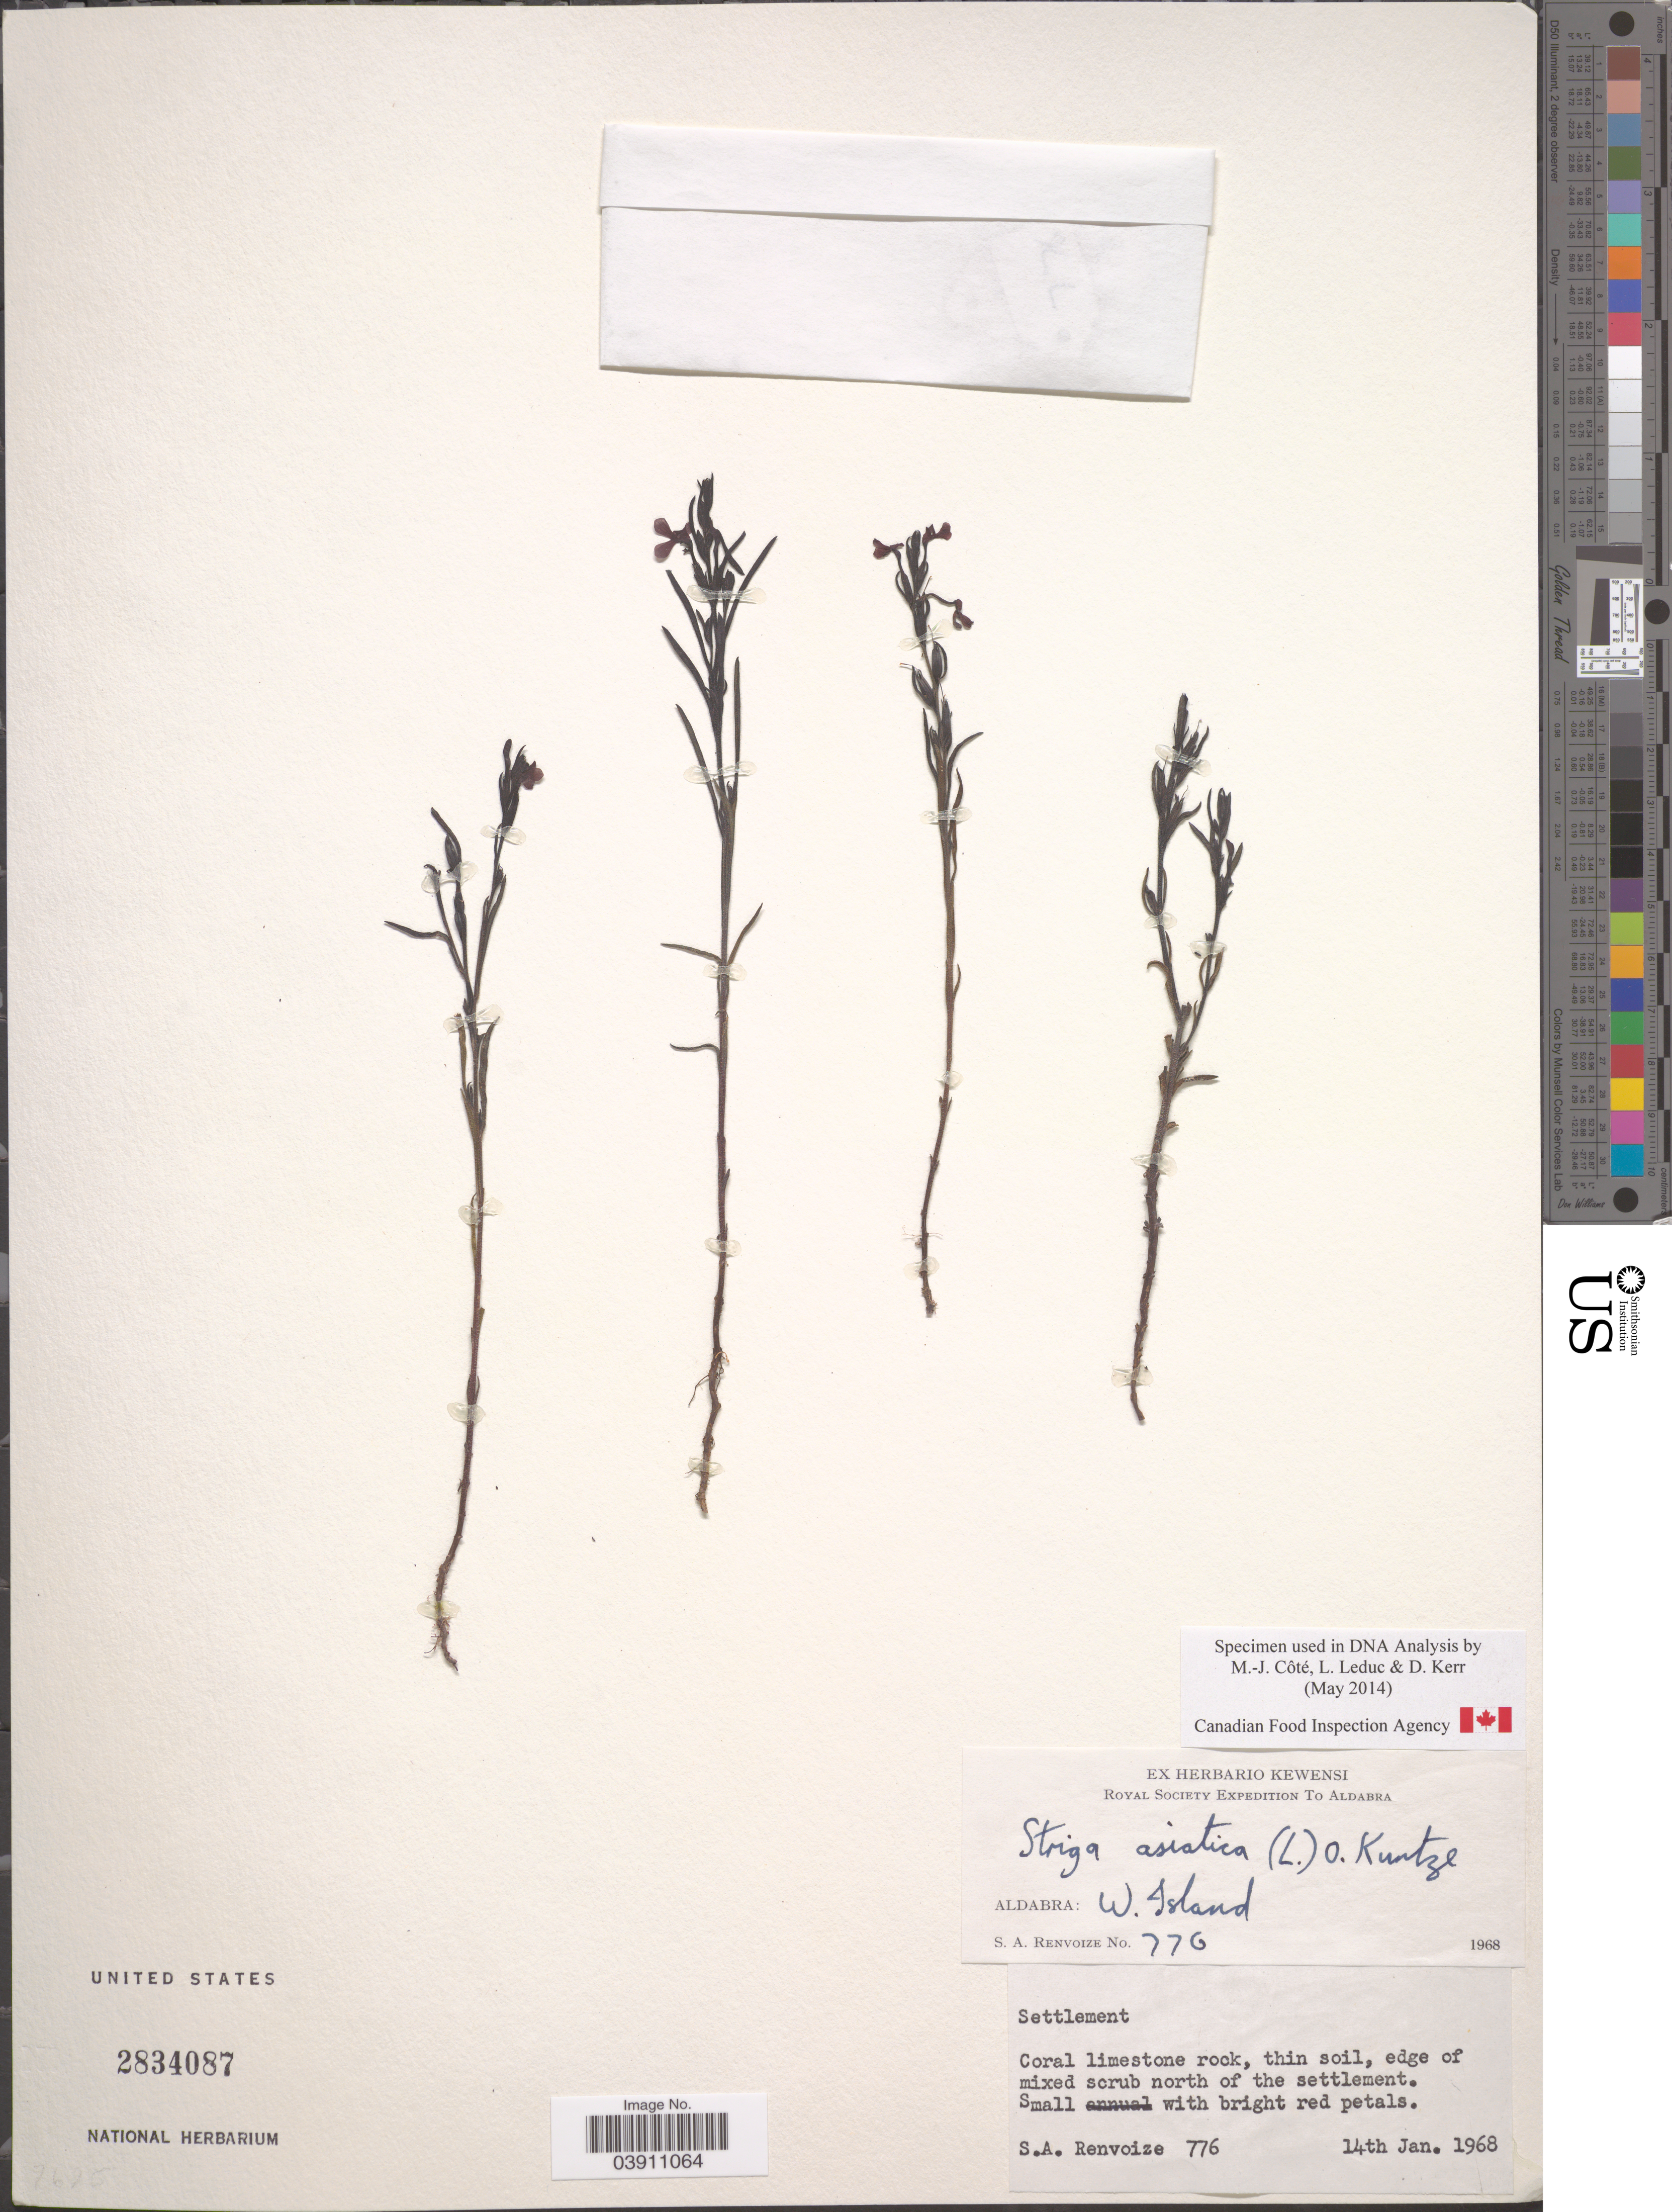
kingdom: Plantae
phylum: Tracheophyta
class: Magnoliopsida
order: Lamiales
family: Orobanchaceae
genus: Striga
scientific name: Striga asiatica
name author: (L.) Kuntze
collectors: S. A. Renvoize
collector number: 776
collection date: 1968-01-14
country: Seychelles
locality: Aldabra. W. Island.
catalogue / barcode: US 2834087